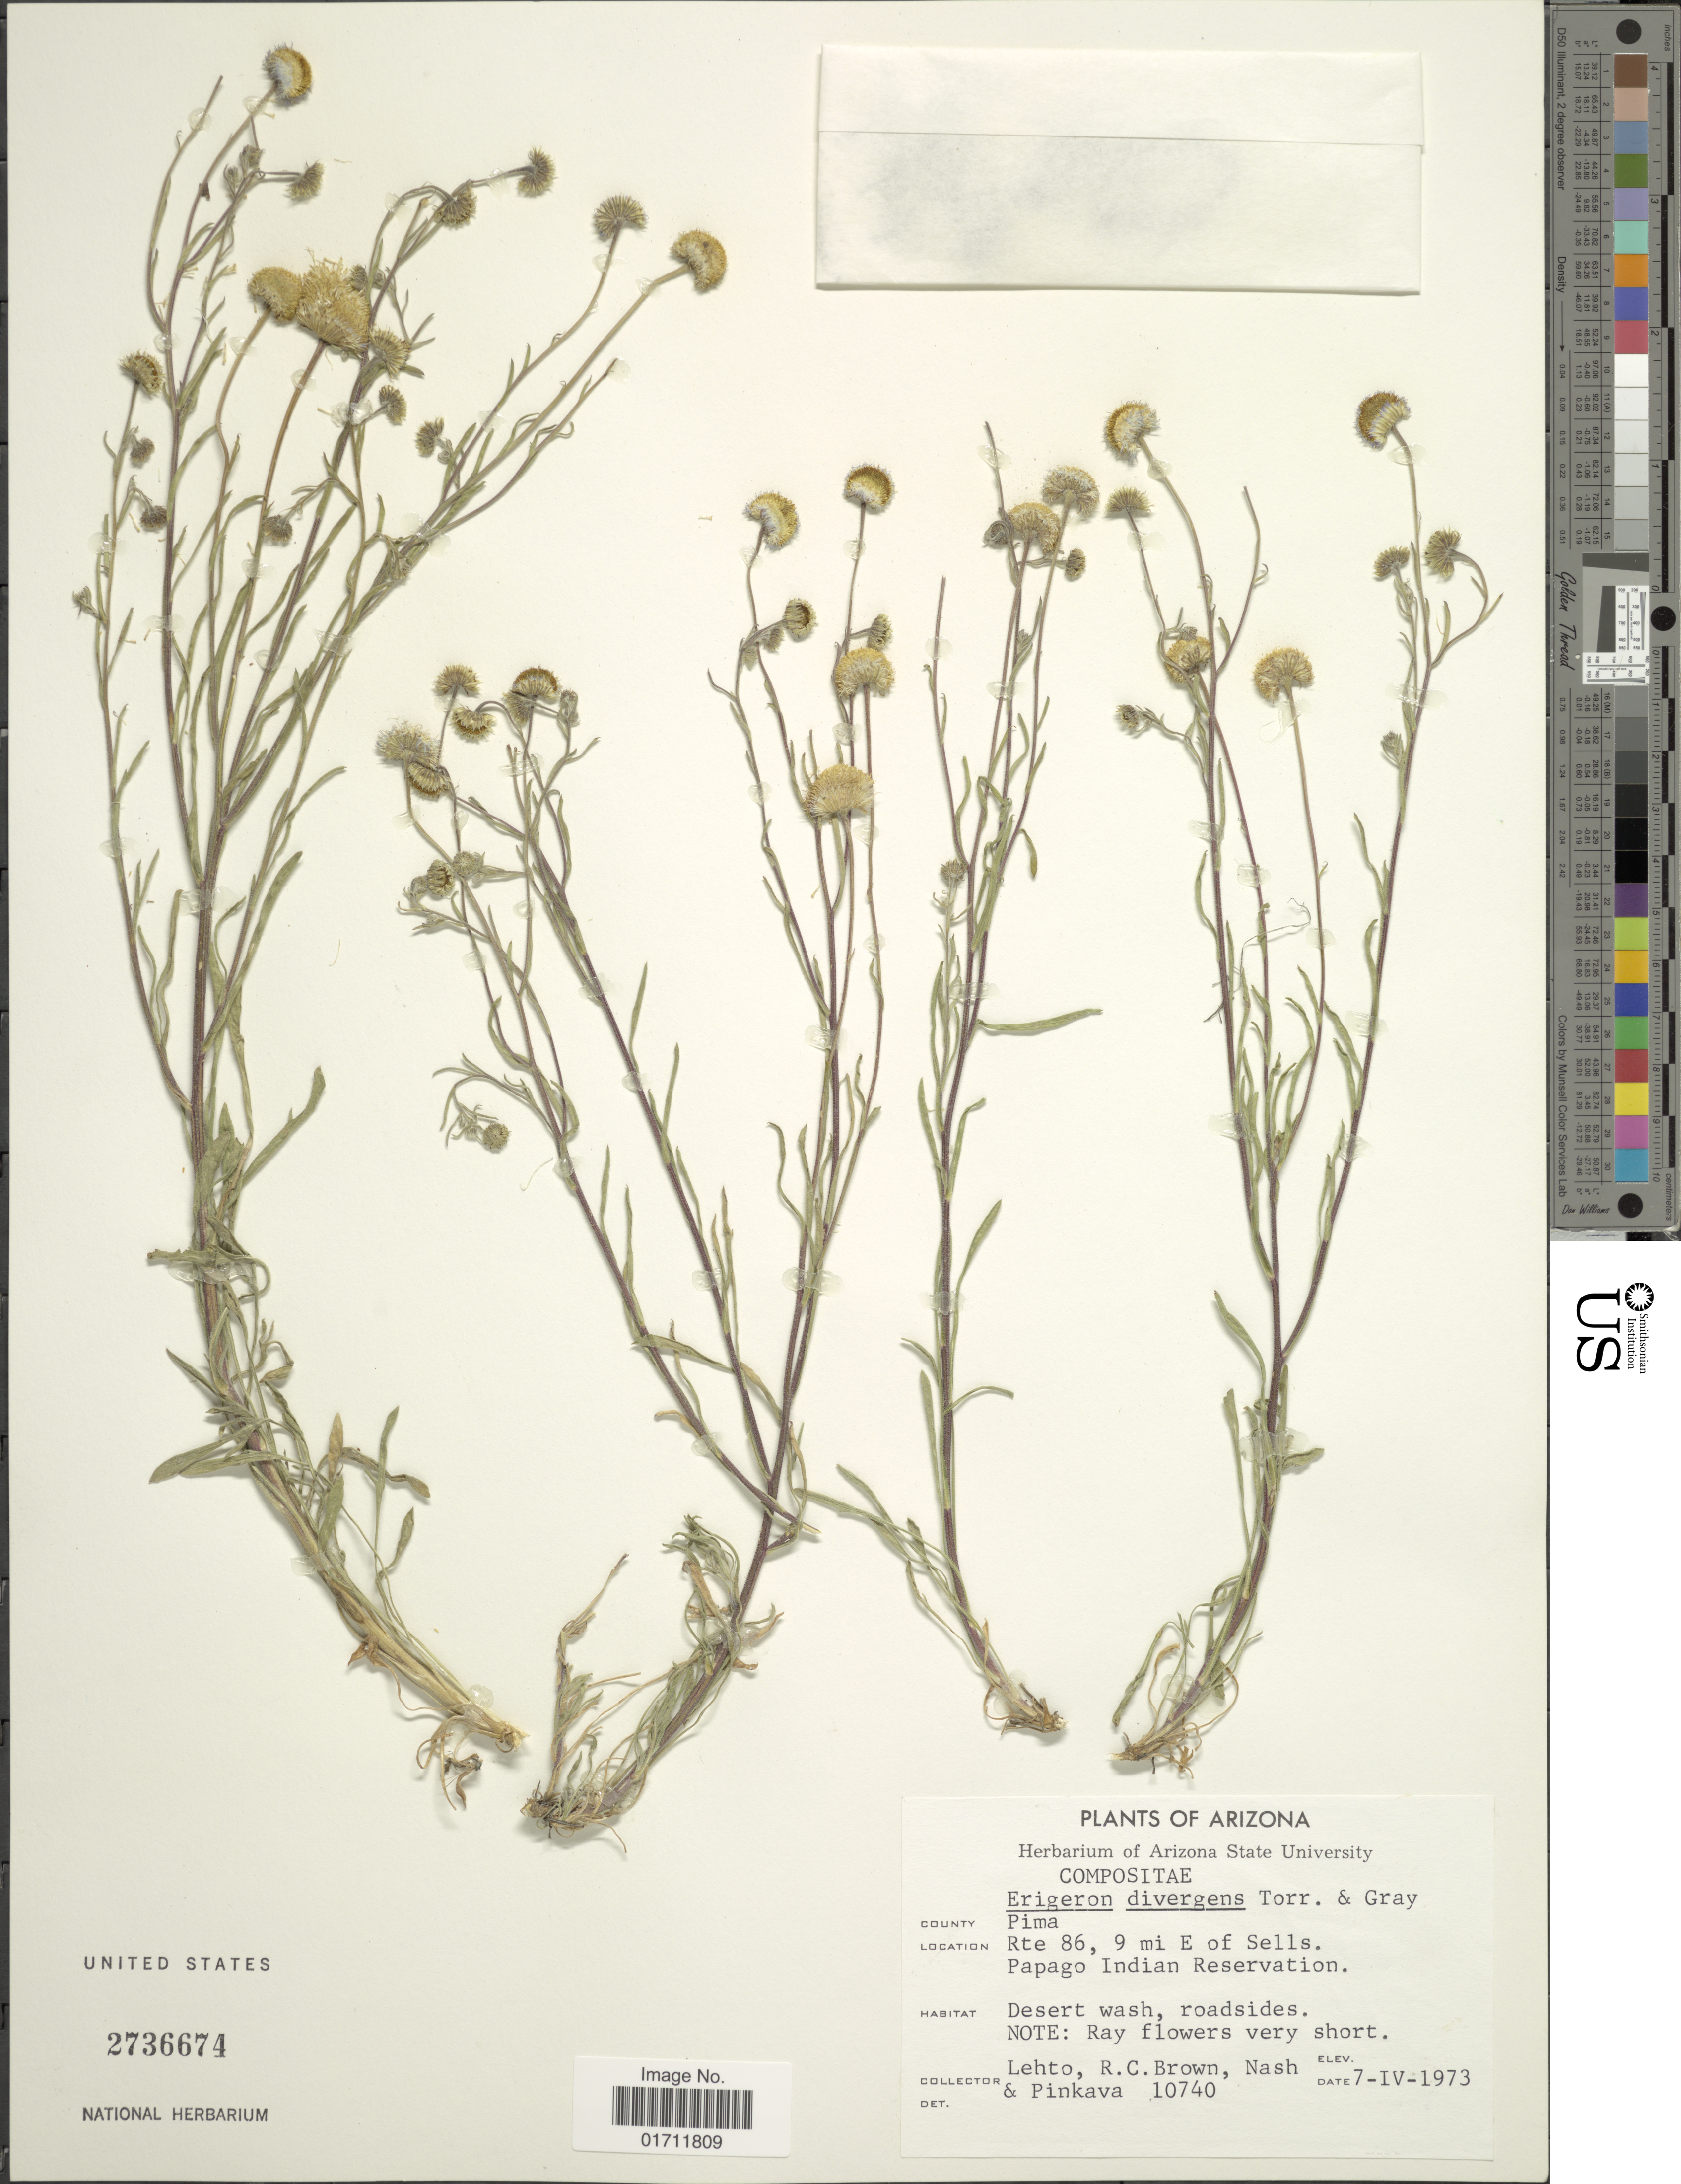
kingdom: Plantae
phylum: Tracheophyta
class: Magnoliopsida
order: Asterales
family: Asteraceae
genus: Erigeron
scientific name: Erigeron divergens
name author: Torr. & A. Gray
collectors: -. Lehto, R. C. Brown, -- Nash & -. Pinkava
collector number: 10740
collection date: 1973-04-07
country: United States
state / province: Arizona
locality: County Pima, Rte 86, 9 mi E of Sells. Papago Indian Reservation. Desert wash, roadsides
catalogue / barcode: US 2736674